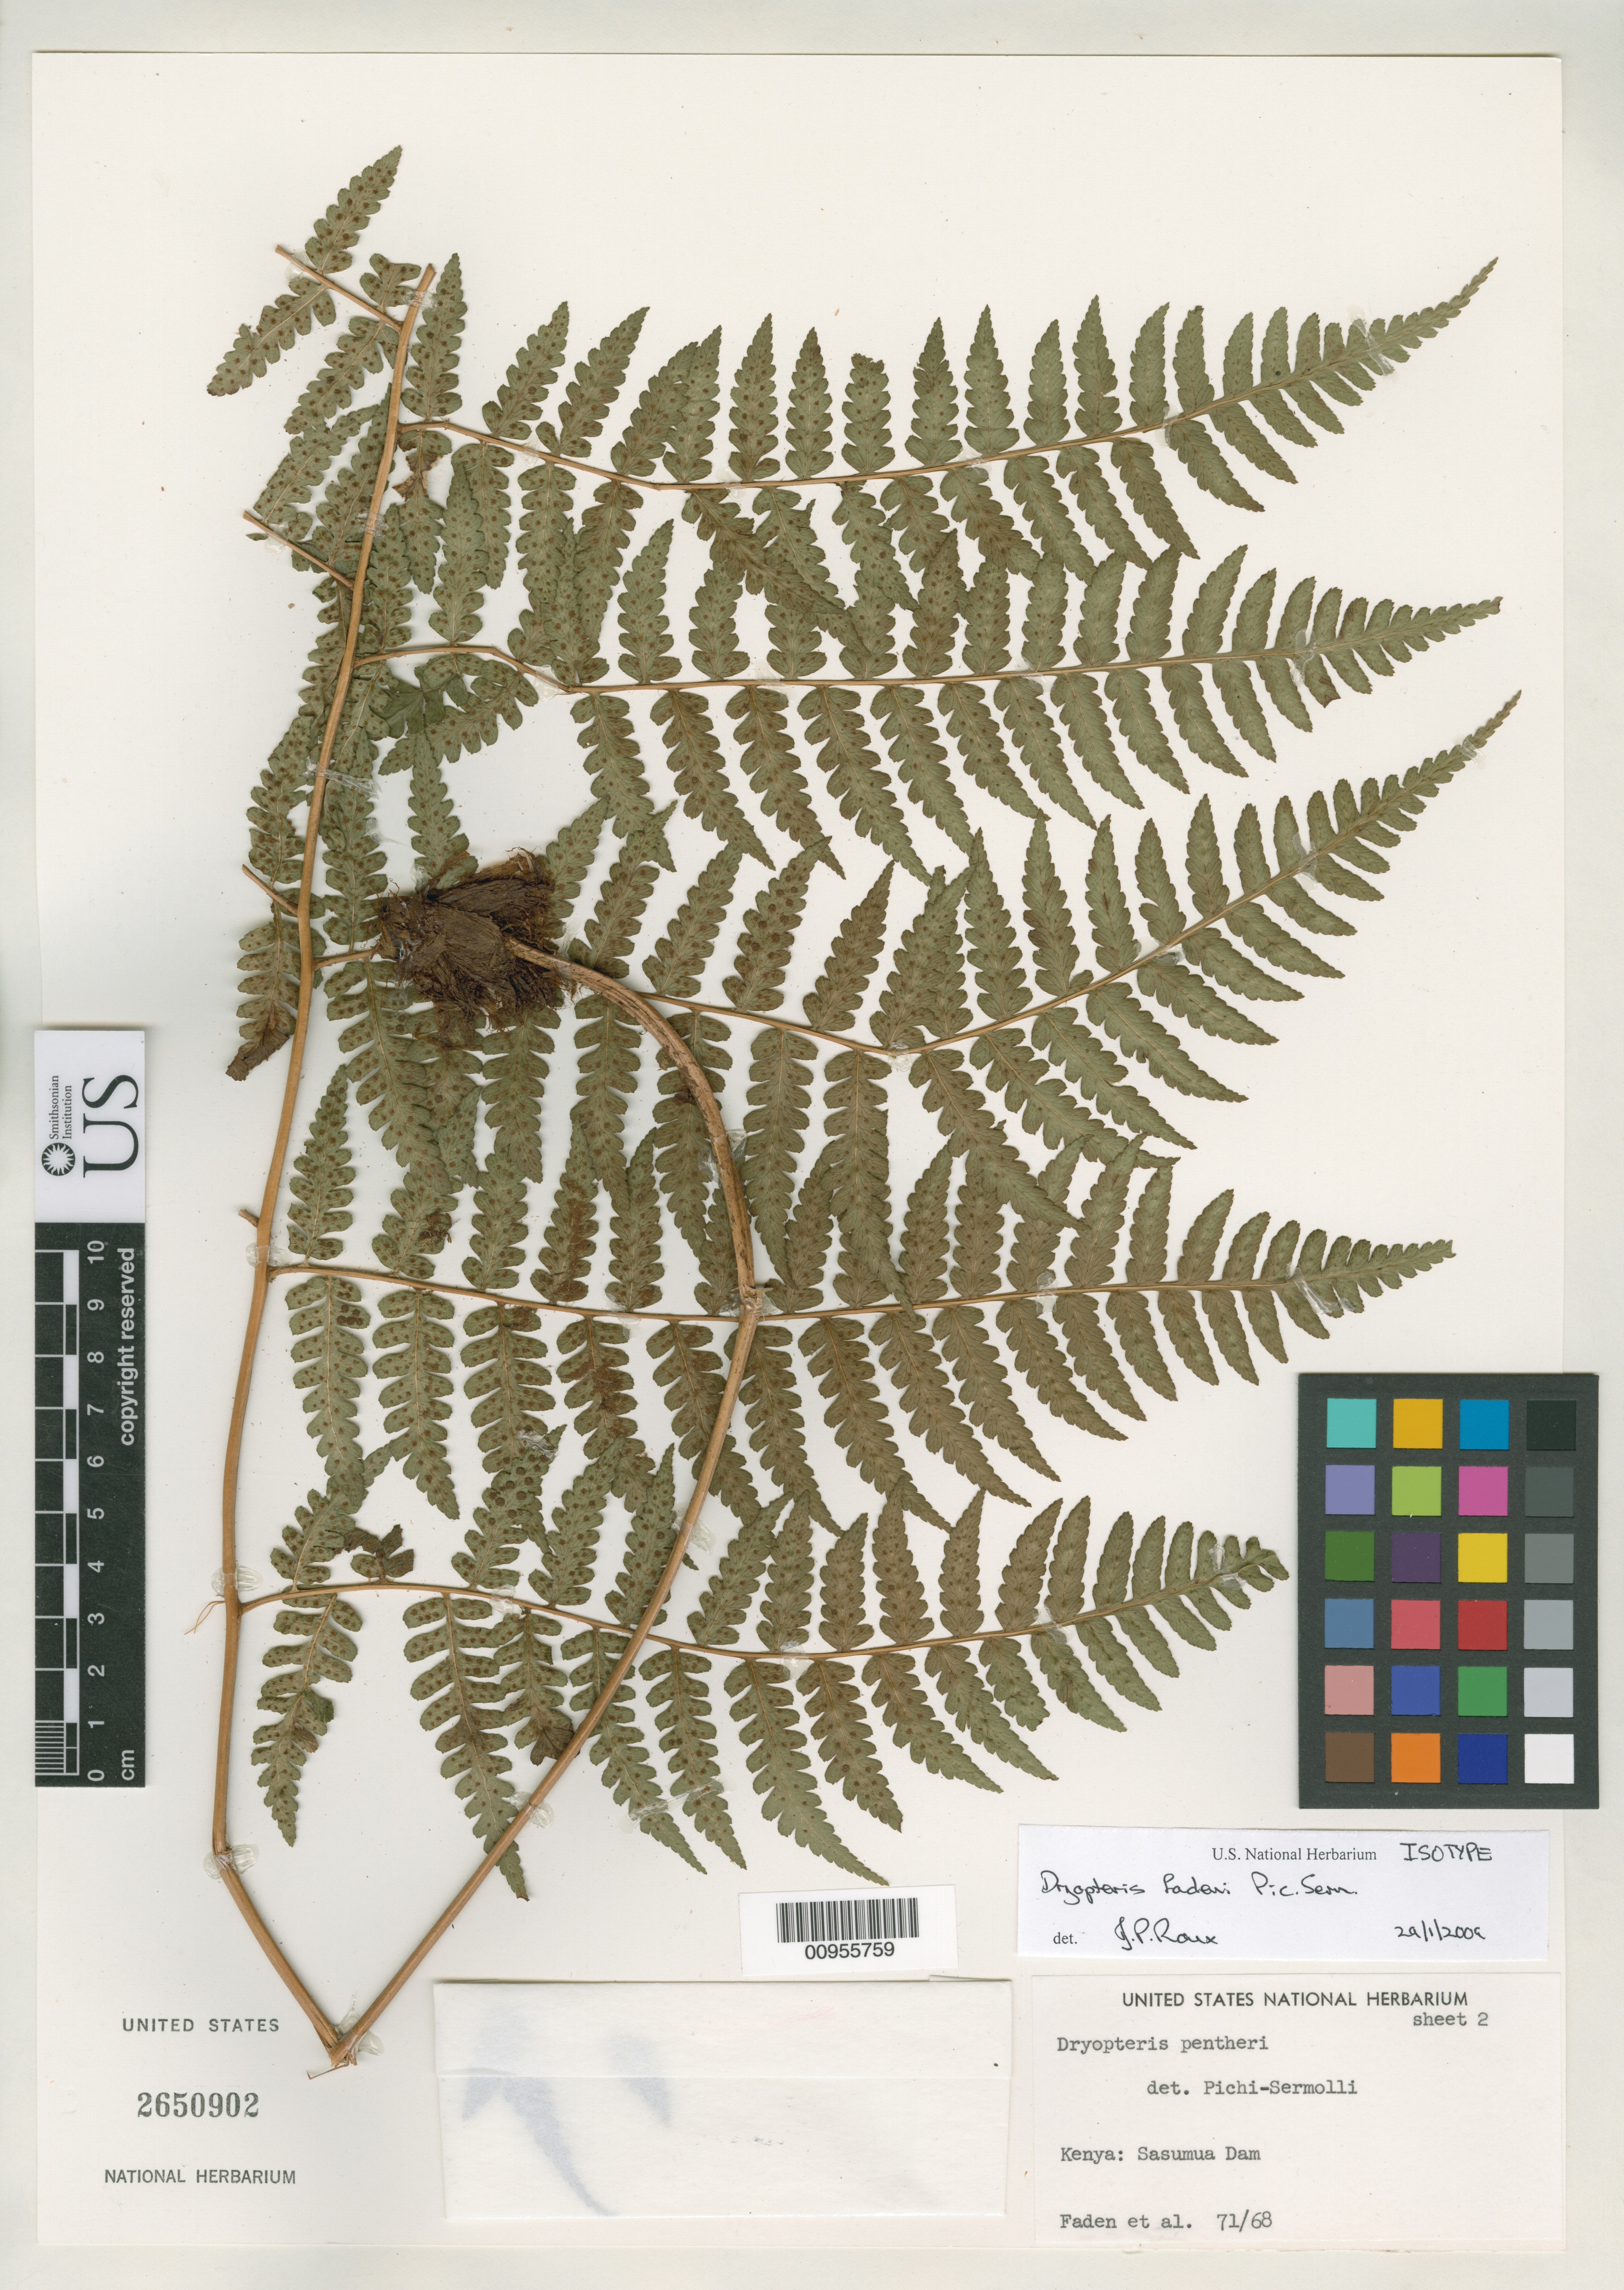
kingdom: Plantae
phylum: Tracheophyta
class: Polypodiopsida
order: Polypodiales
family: Dryopteridaceae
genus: Dryopteris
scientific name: Dryopteris fadenii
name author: Pic. Serm.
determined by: Roux, J. P.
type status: Isotype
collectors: R. B. Faden, A. Evans, J. Cameron & S. Cameron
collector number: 71/68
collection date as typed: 24 Jan 1971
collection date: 1971-01-24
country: Kenya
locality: K3, Nyandarua District, Sasumua Dam, just below outlet.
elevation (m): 2460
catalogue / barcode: US 2650902